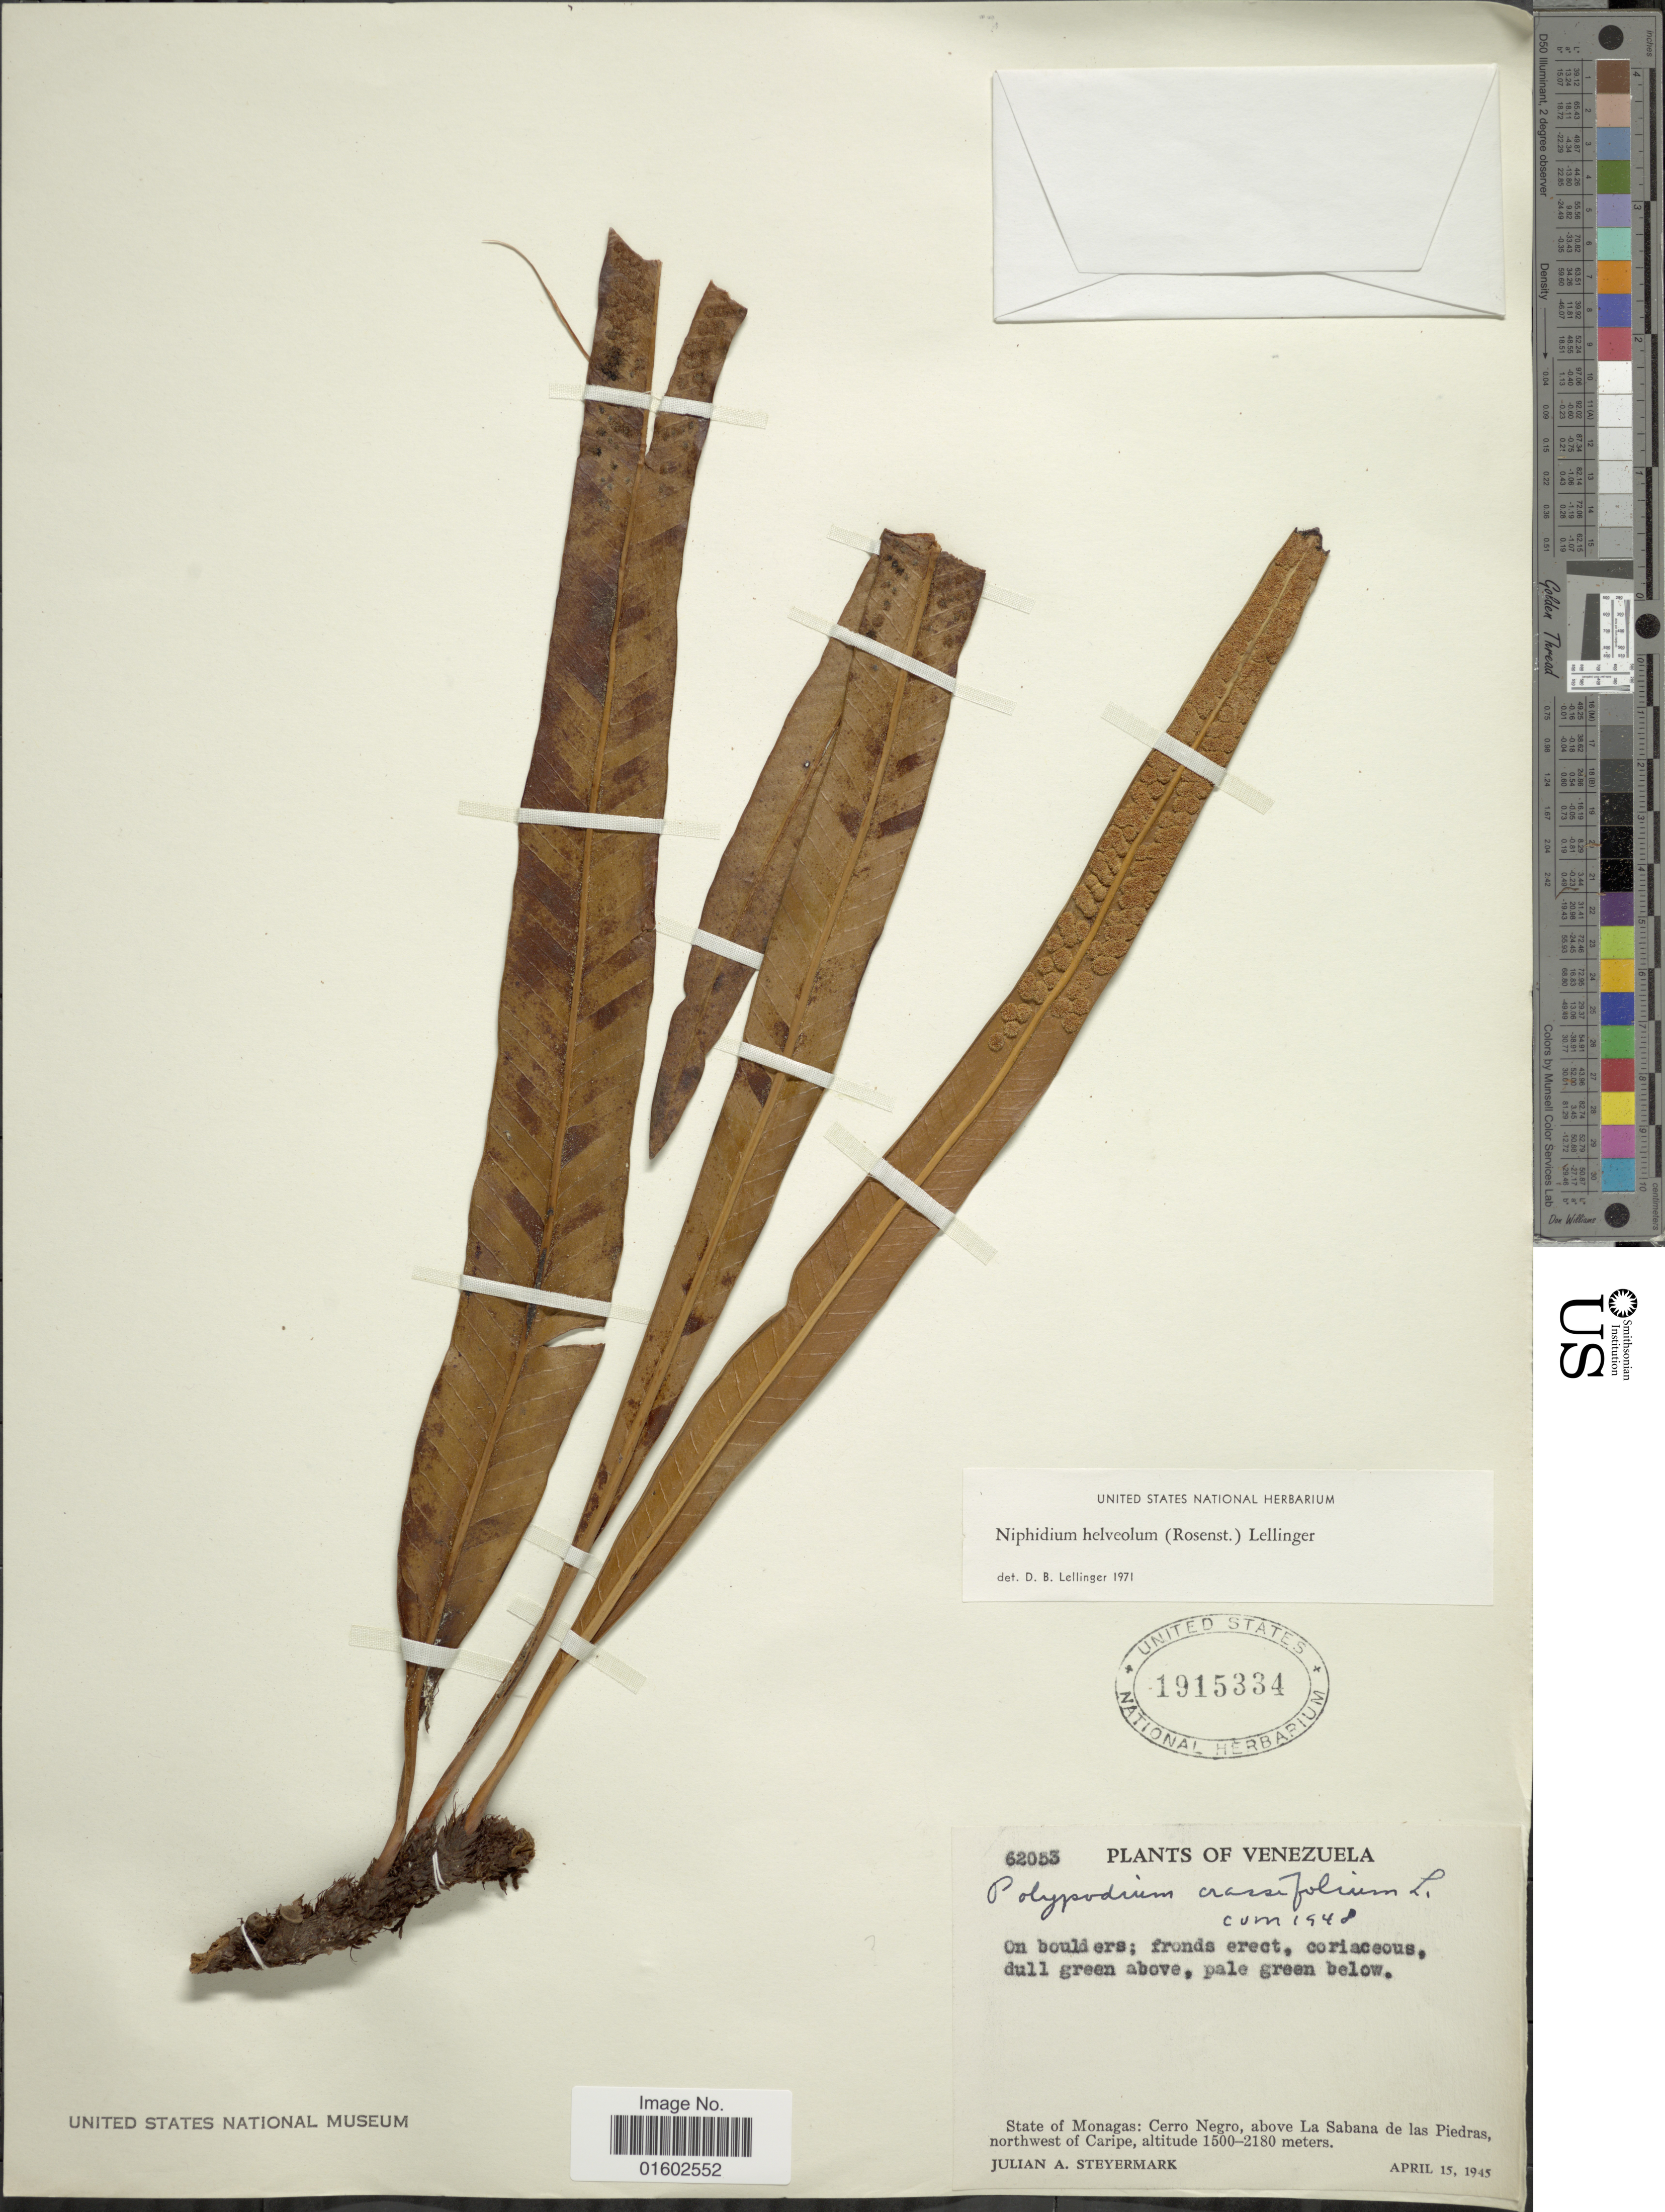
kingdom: Plantae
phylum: Tracheophyta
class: Polypodiopsida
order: Polypodiales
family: Polypodiaceae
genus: Niphidium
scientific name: Niphidium mortonianum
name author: Lellinger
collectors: J. Steyermark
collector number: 62053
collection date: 1945-04-15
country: Venezuela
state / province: Monagas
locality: Cerro Negros, above La Sabana de las Piedras northwest of Caripe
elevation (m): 1500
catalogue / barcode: US 1915334